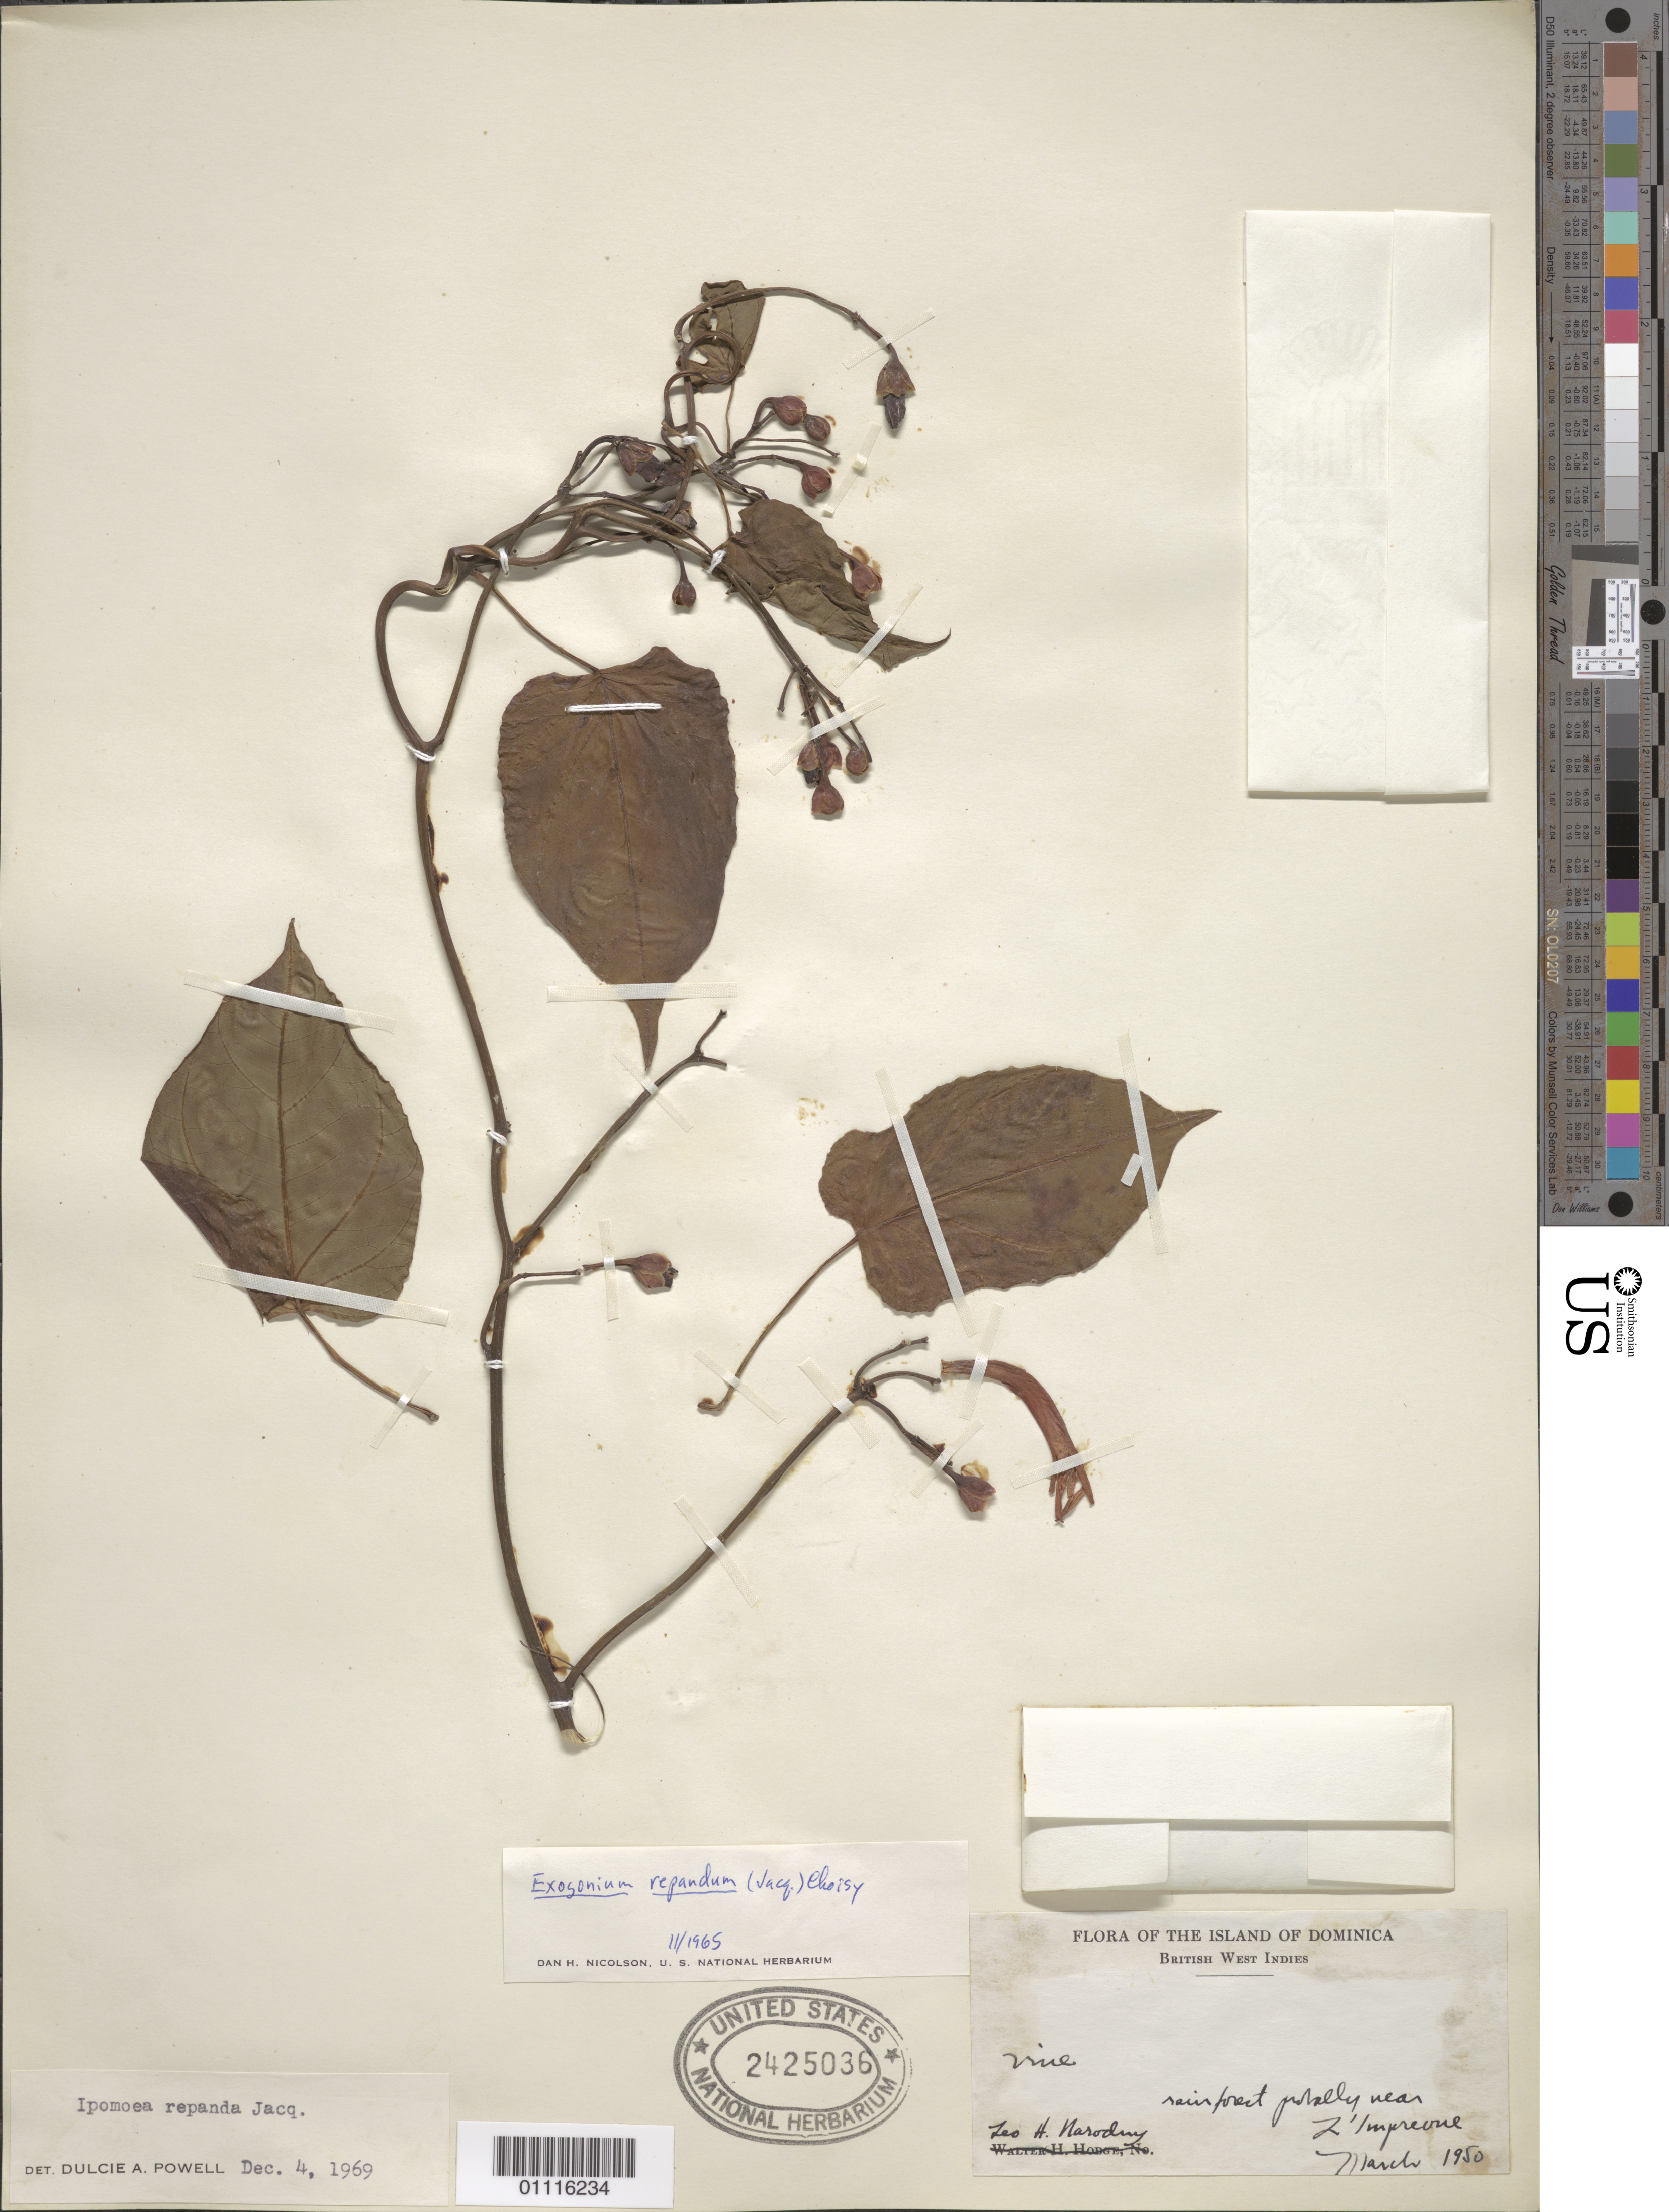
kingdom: Plantae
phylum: Tracheophyta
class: Magnoliopsida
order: Solanales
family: Convolvulaceae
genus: Ipomoea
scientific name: Ipomoea repanda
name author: Jacq.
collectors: L. Narodny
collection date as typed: Mar 1950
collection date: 1950-03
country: Dominica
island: Dominica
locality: Rainforest probably near L'Imprevue.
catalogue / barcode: US 2425036